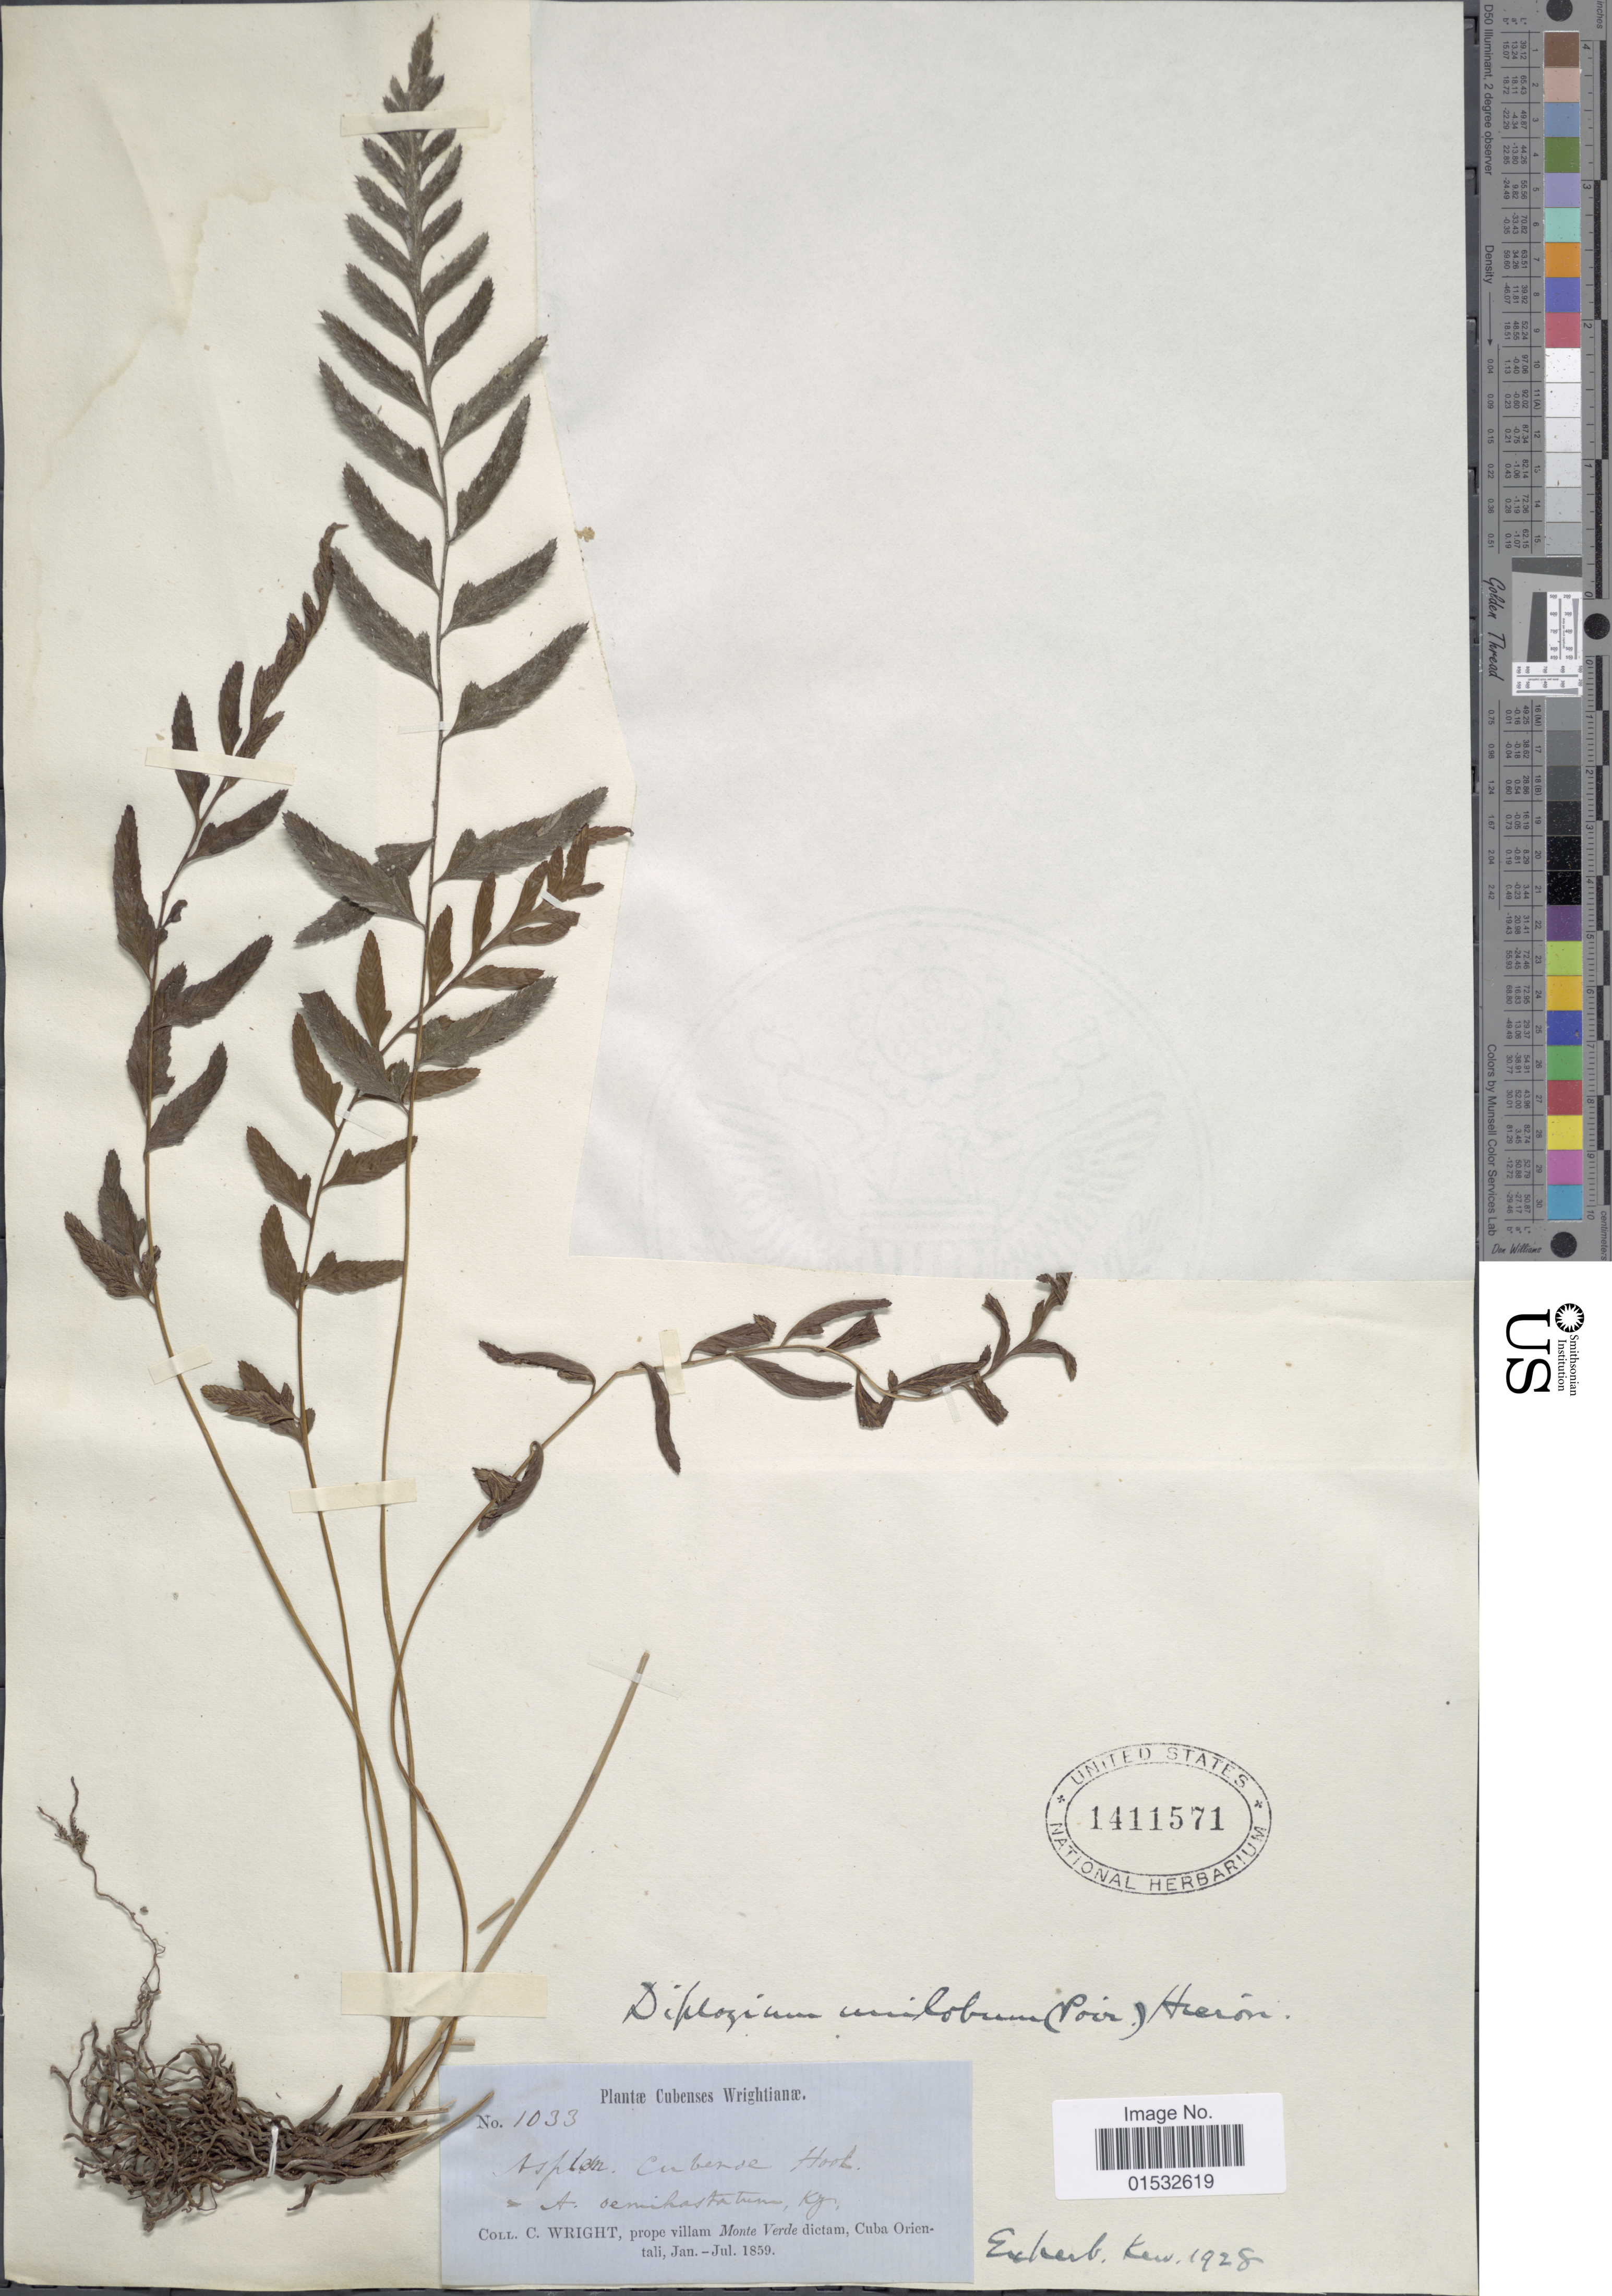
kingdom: Plantae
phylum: Tracheophyta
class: Polypodiopsida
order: Polypodiales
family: Athyriaceae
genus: Diplazium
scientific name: Diplazium unilobum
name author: (Poir.) Hieron.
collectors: C. Wright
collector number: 1033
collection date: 1859-01/1859-07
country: Cuba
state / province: Oriente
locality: Prope villam Monte verde dictam, cuba Orientali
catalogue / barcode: US 1411571